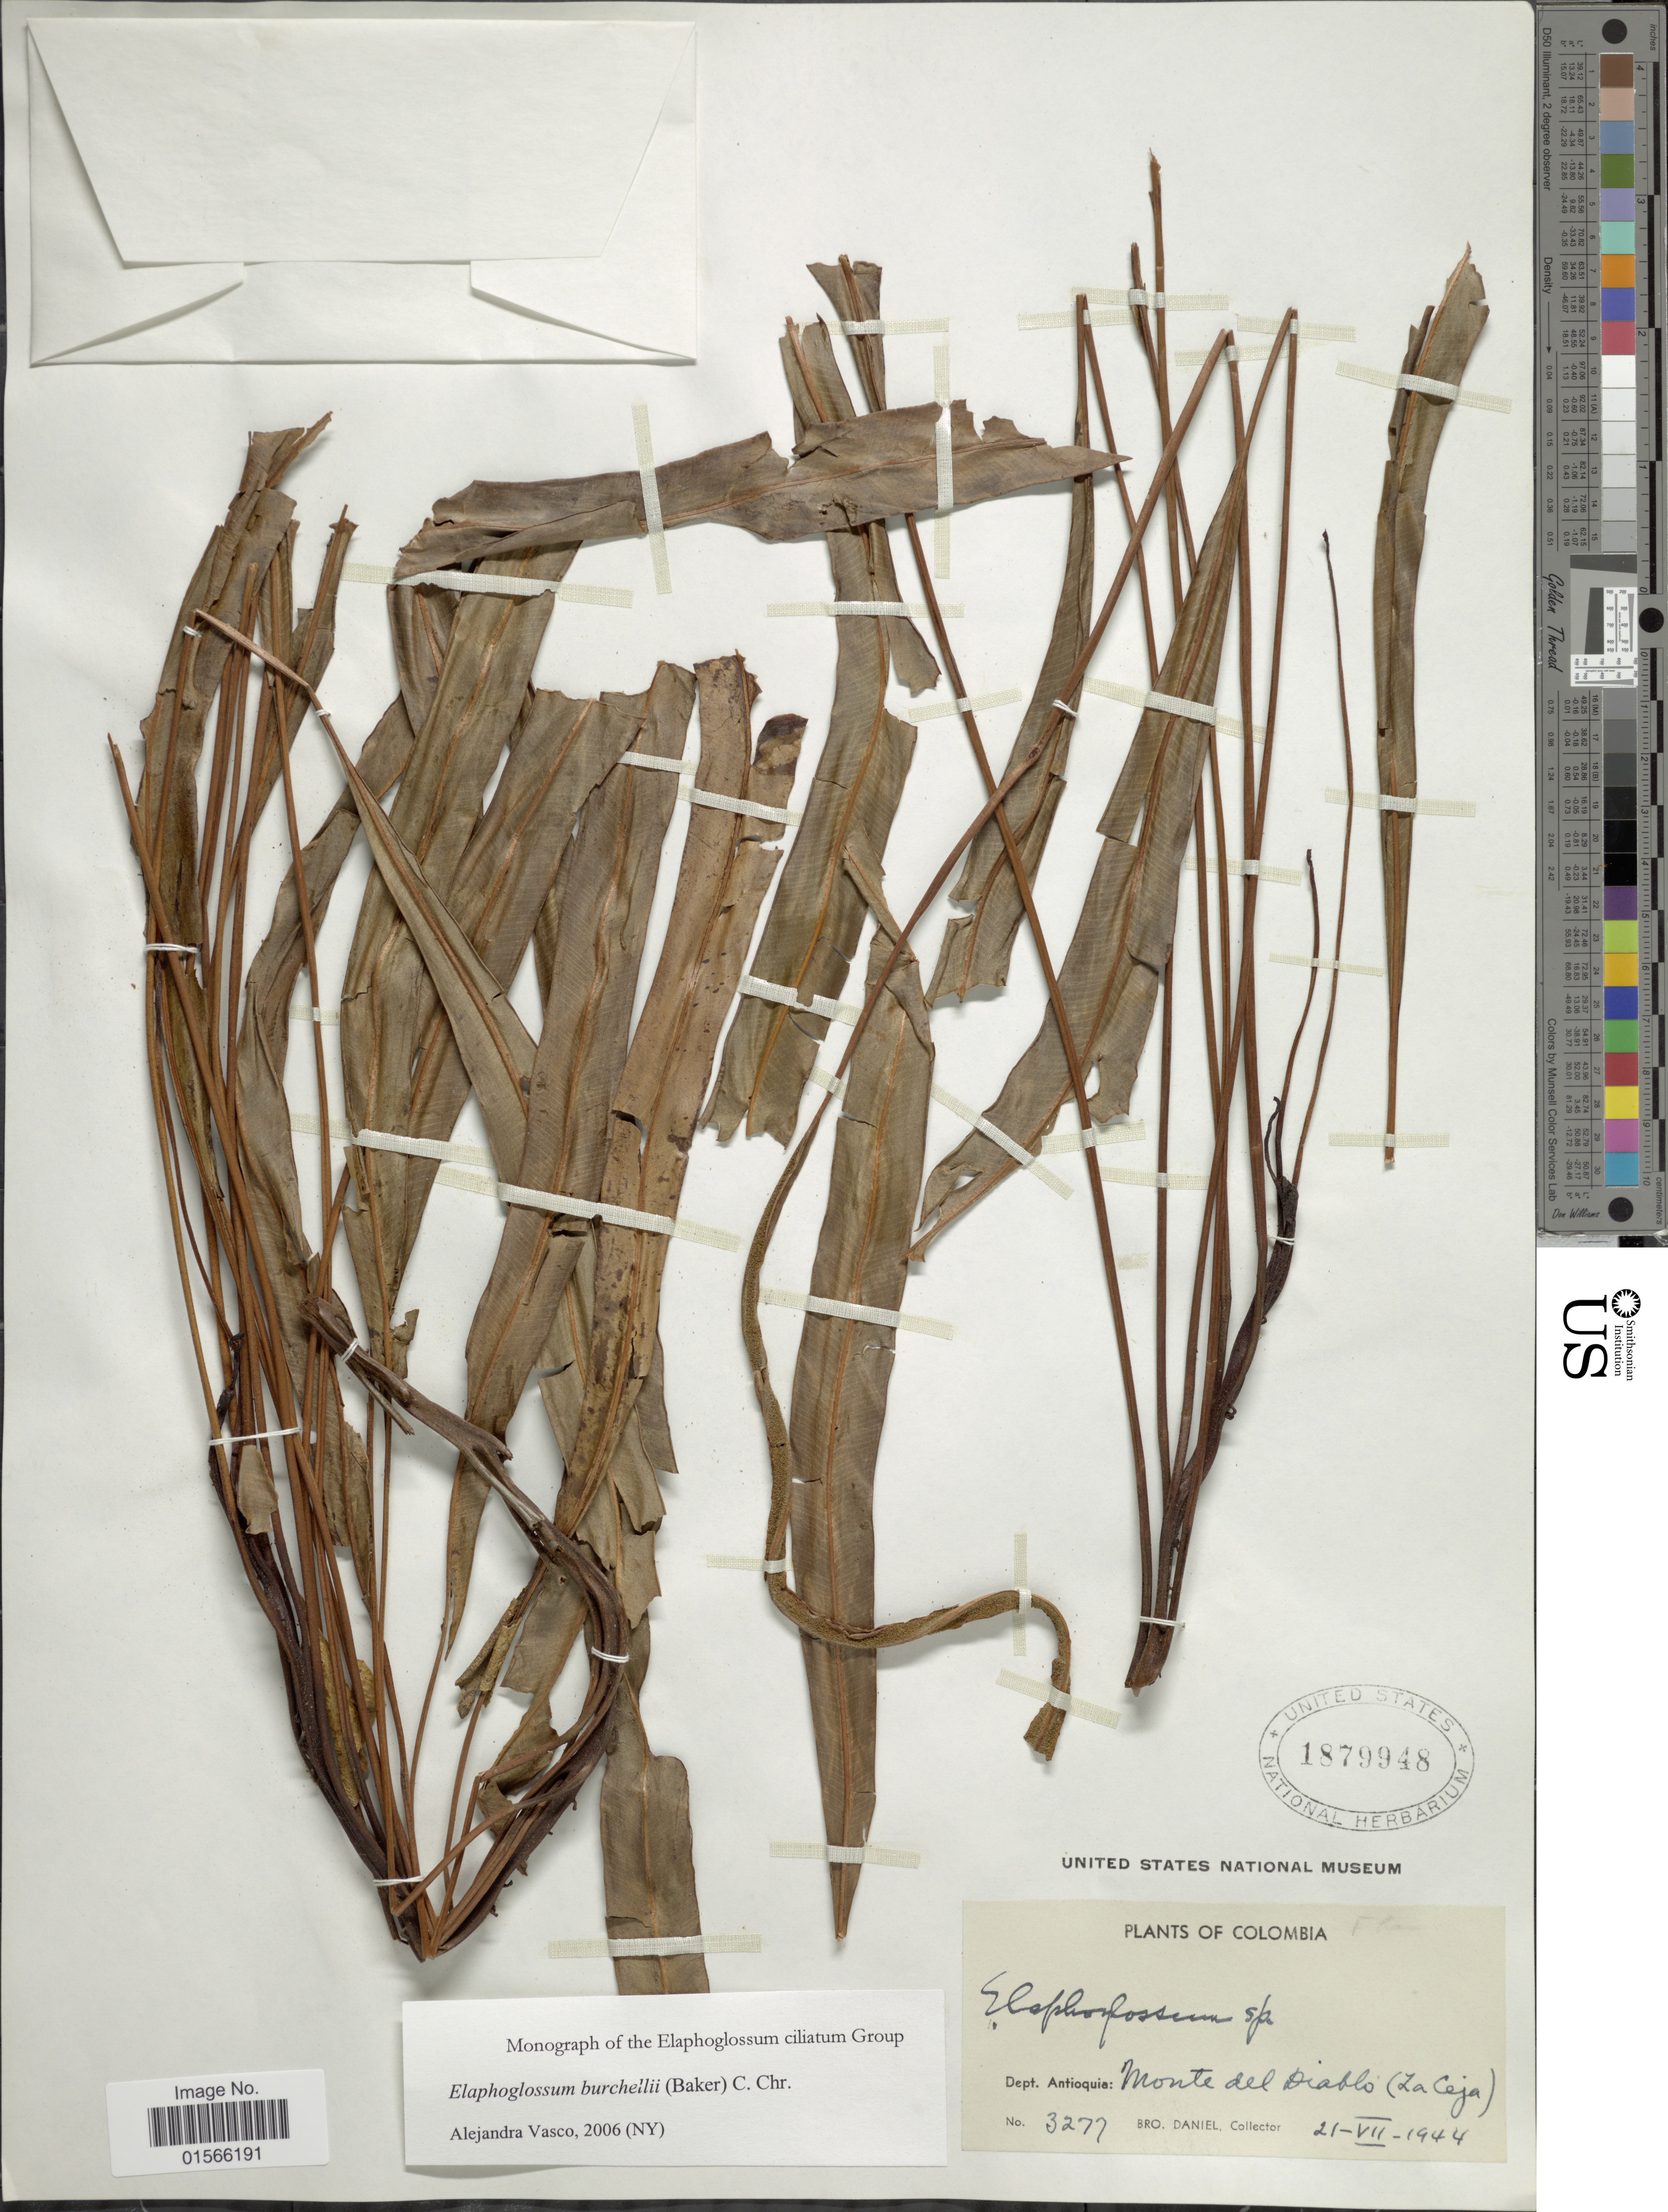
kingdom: Plantae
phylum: Tracheophyta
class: Polypodiopsida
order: Polypodiales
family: Dryopteridaceae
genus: Elaphoglossum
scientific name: Elaphoglossum burchellii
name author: (Baker) C. Chr.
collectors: Bro. Daniel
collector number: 3277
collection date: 1944-07-21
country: Colombia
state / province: Antioquia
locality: Dept. Antioquia: Monte del Diablo (La Ceja)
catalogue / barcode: US 1879948